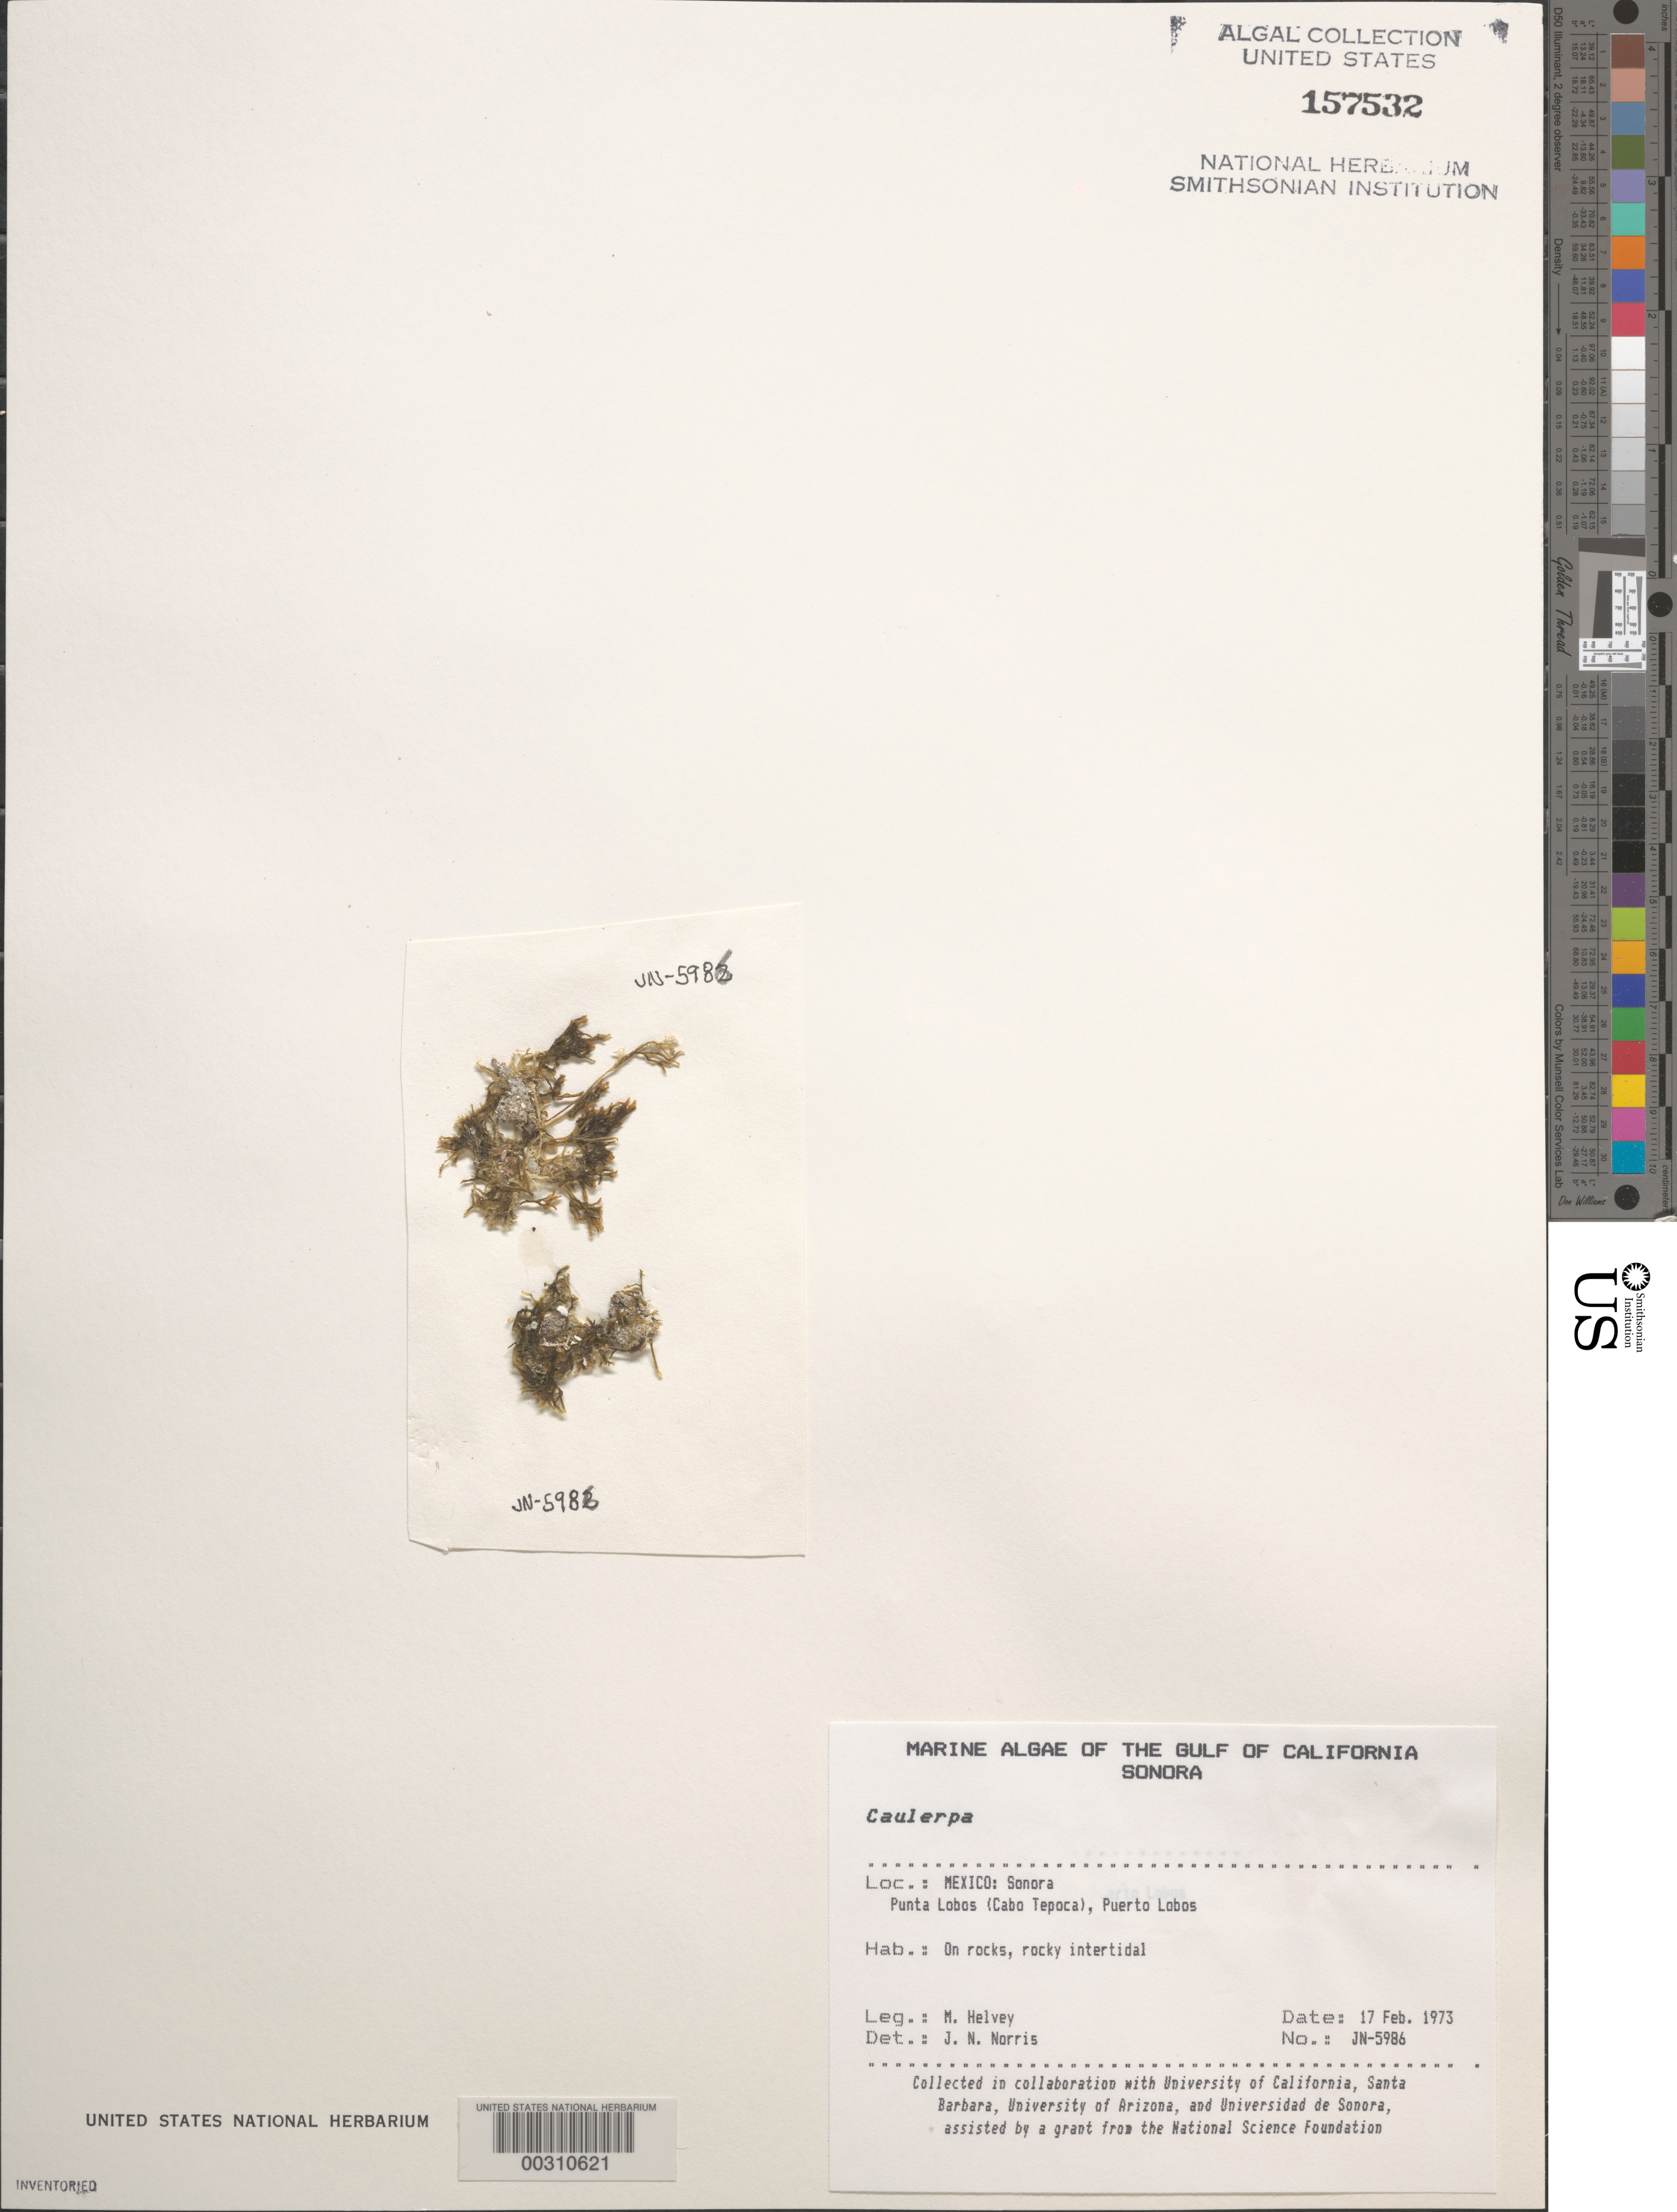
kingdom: Plantae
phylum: Chlorophyta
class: Ulvophyceae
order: Bryopsidales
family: Caulerpaceae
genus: Caulerpa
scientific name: Caulerpa sp.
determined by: Norris, James N.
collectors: M. Helvey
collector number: Jn-5986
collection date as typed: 17 Feb 1973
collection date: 1973-02-17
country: Mexico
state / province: Sonora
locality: Punta lobos (cabo tepoca), puerto lobos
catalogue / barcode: US 157532